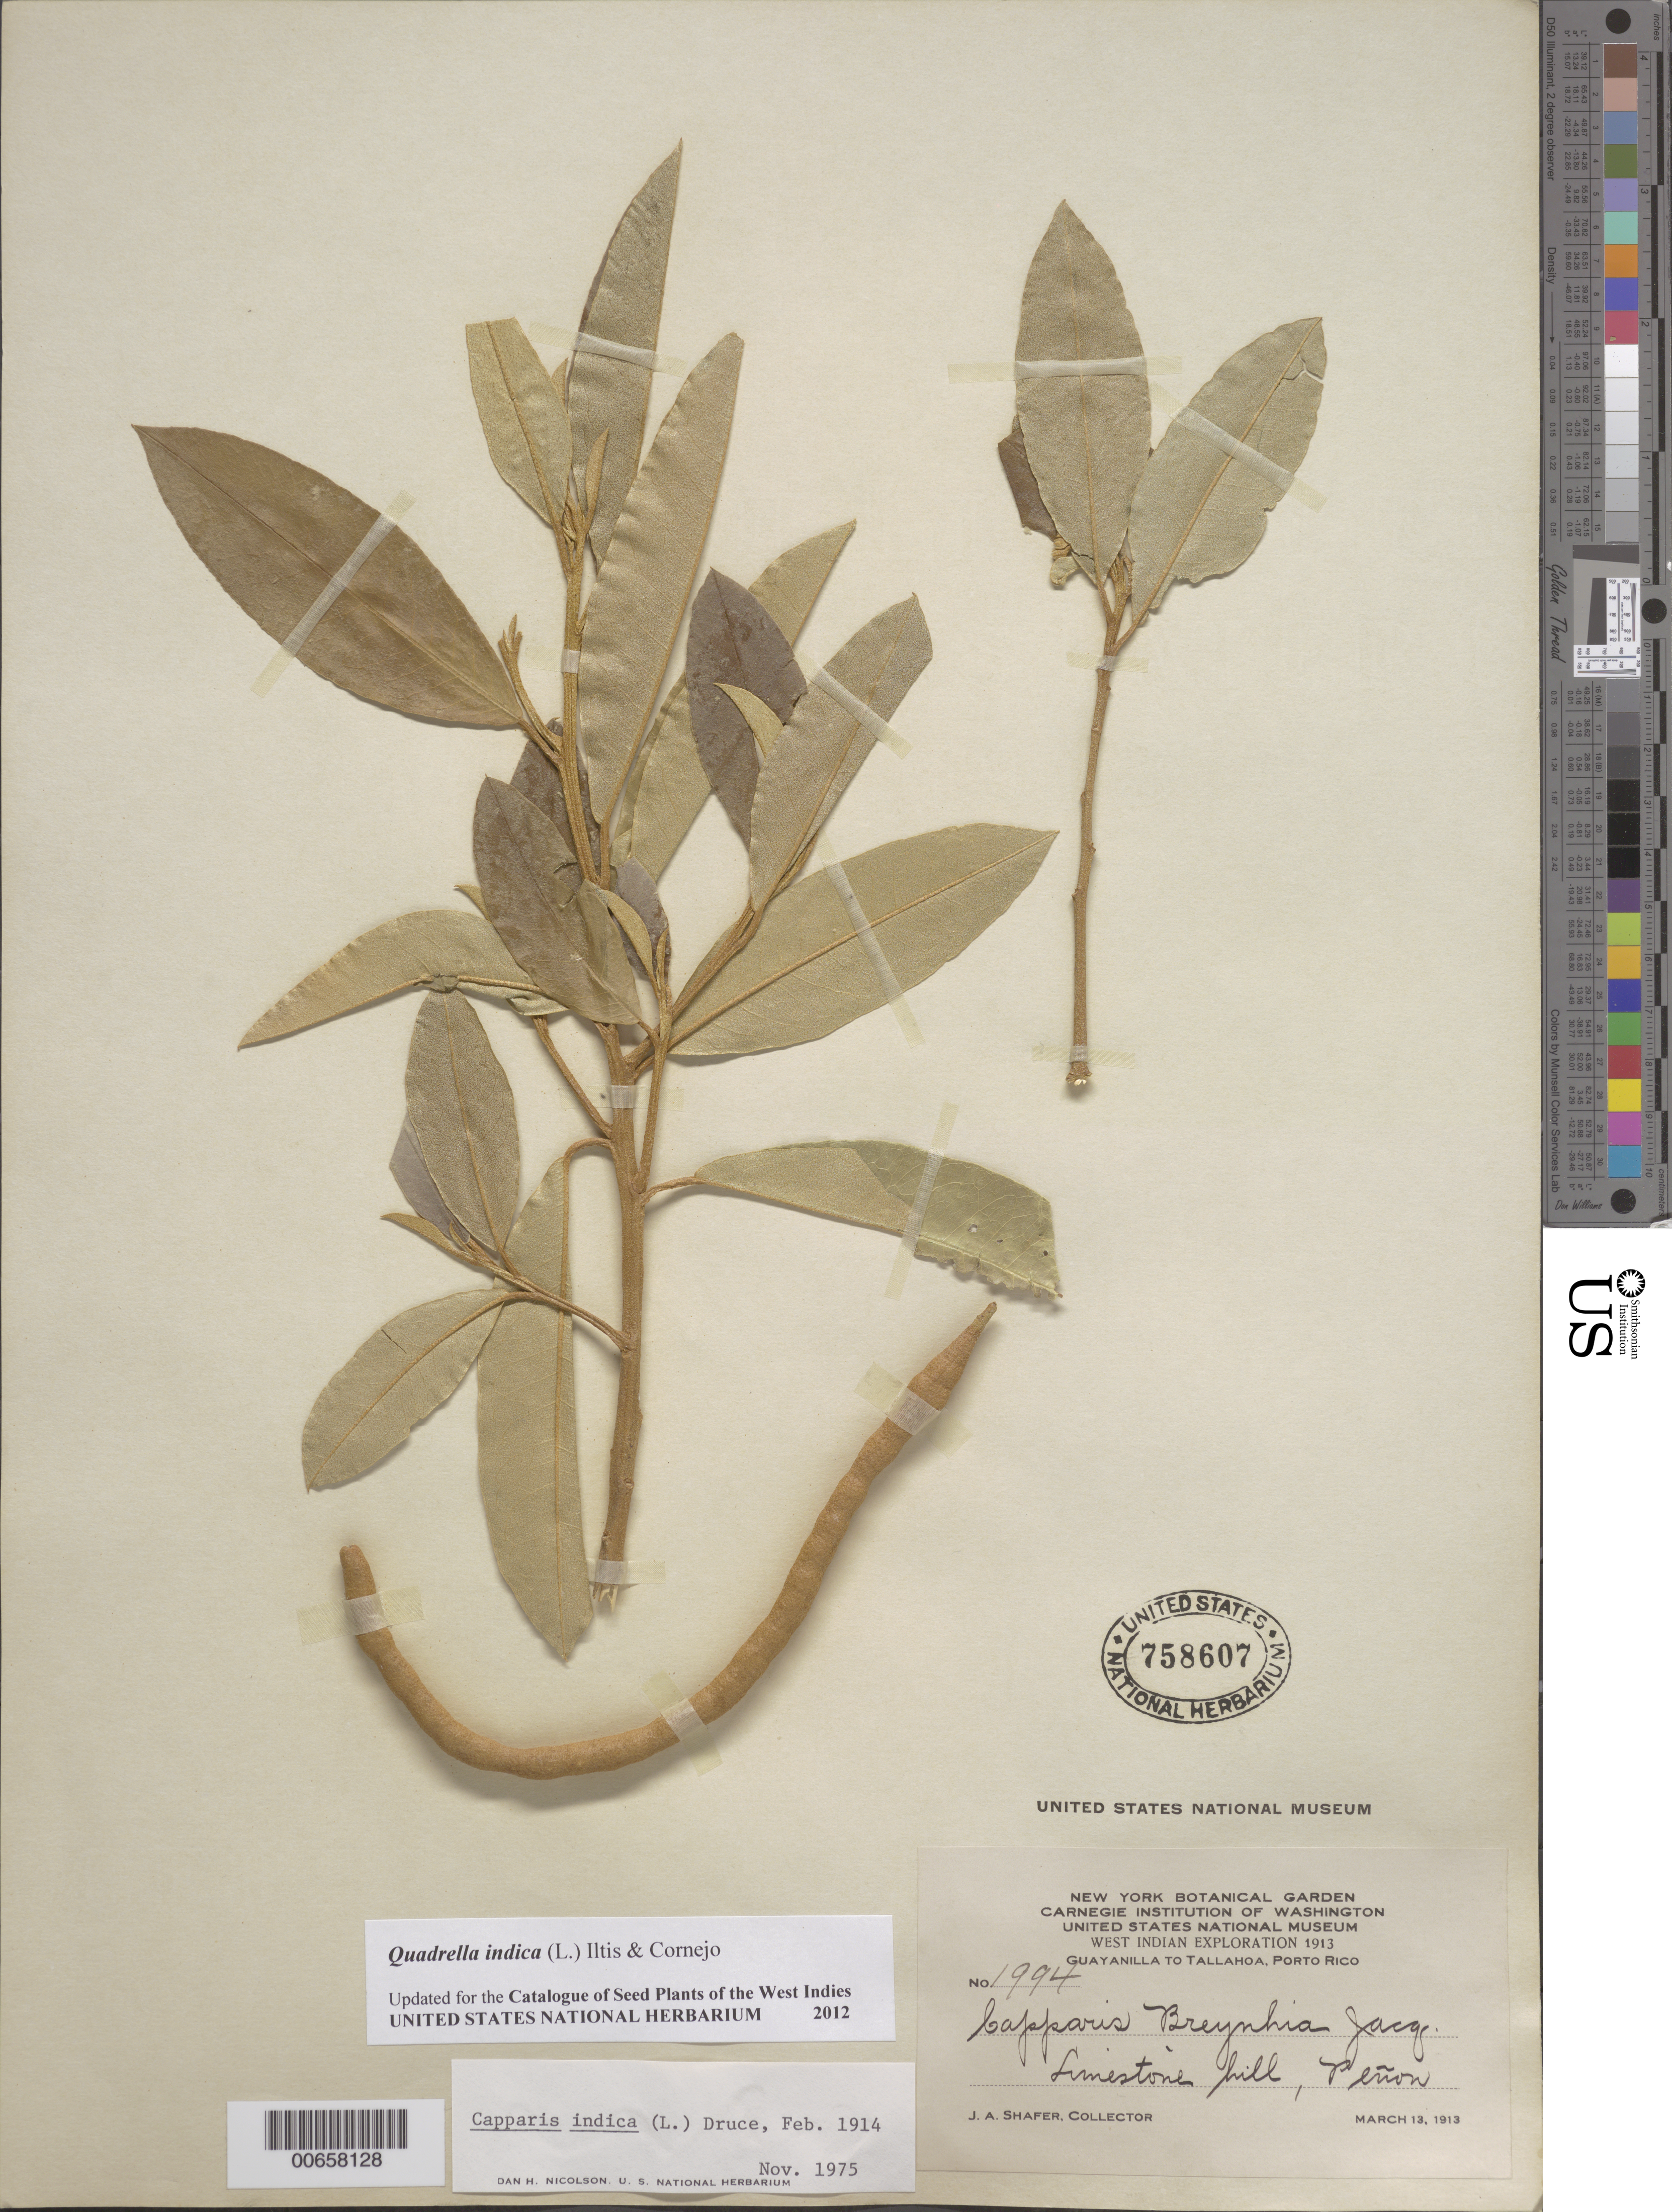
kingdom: Plantae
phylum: Tracheophyta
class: Magnoliopsida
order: Brassicales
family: Capparaceae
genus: Capparis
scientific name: Capparis indica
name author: (L.) Fawc. & Rendle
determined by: Nicolson, Dan H.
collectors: J. A. Shafer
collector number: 1994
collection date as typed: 13 Mar 1913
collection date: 1913-03-13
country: Puerto Rico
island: Greater Antilles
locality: Guayanilla to Tallahoa, Penon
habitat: Limestone hill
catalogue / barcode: US 758607